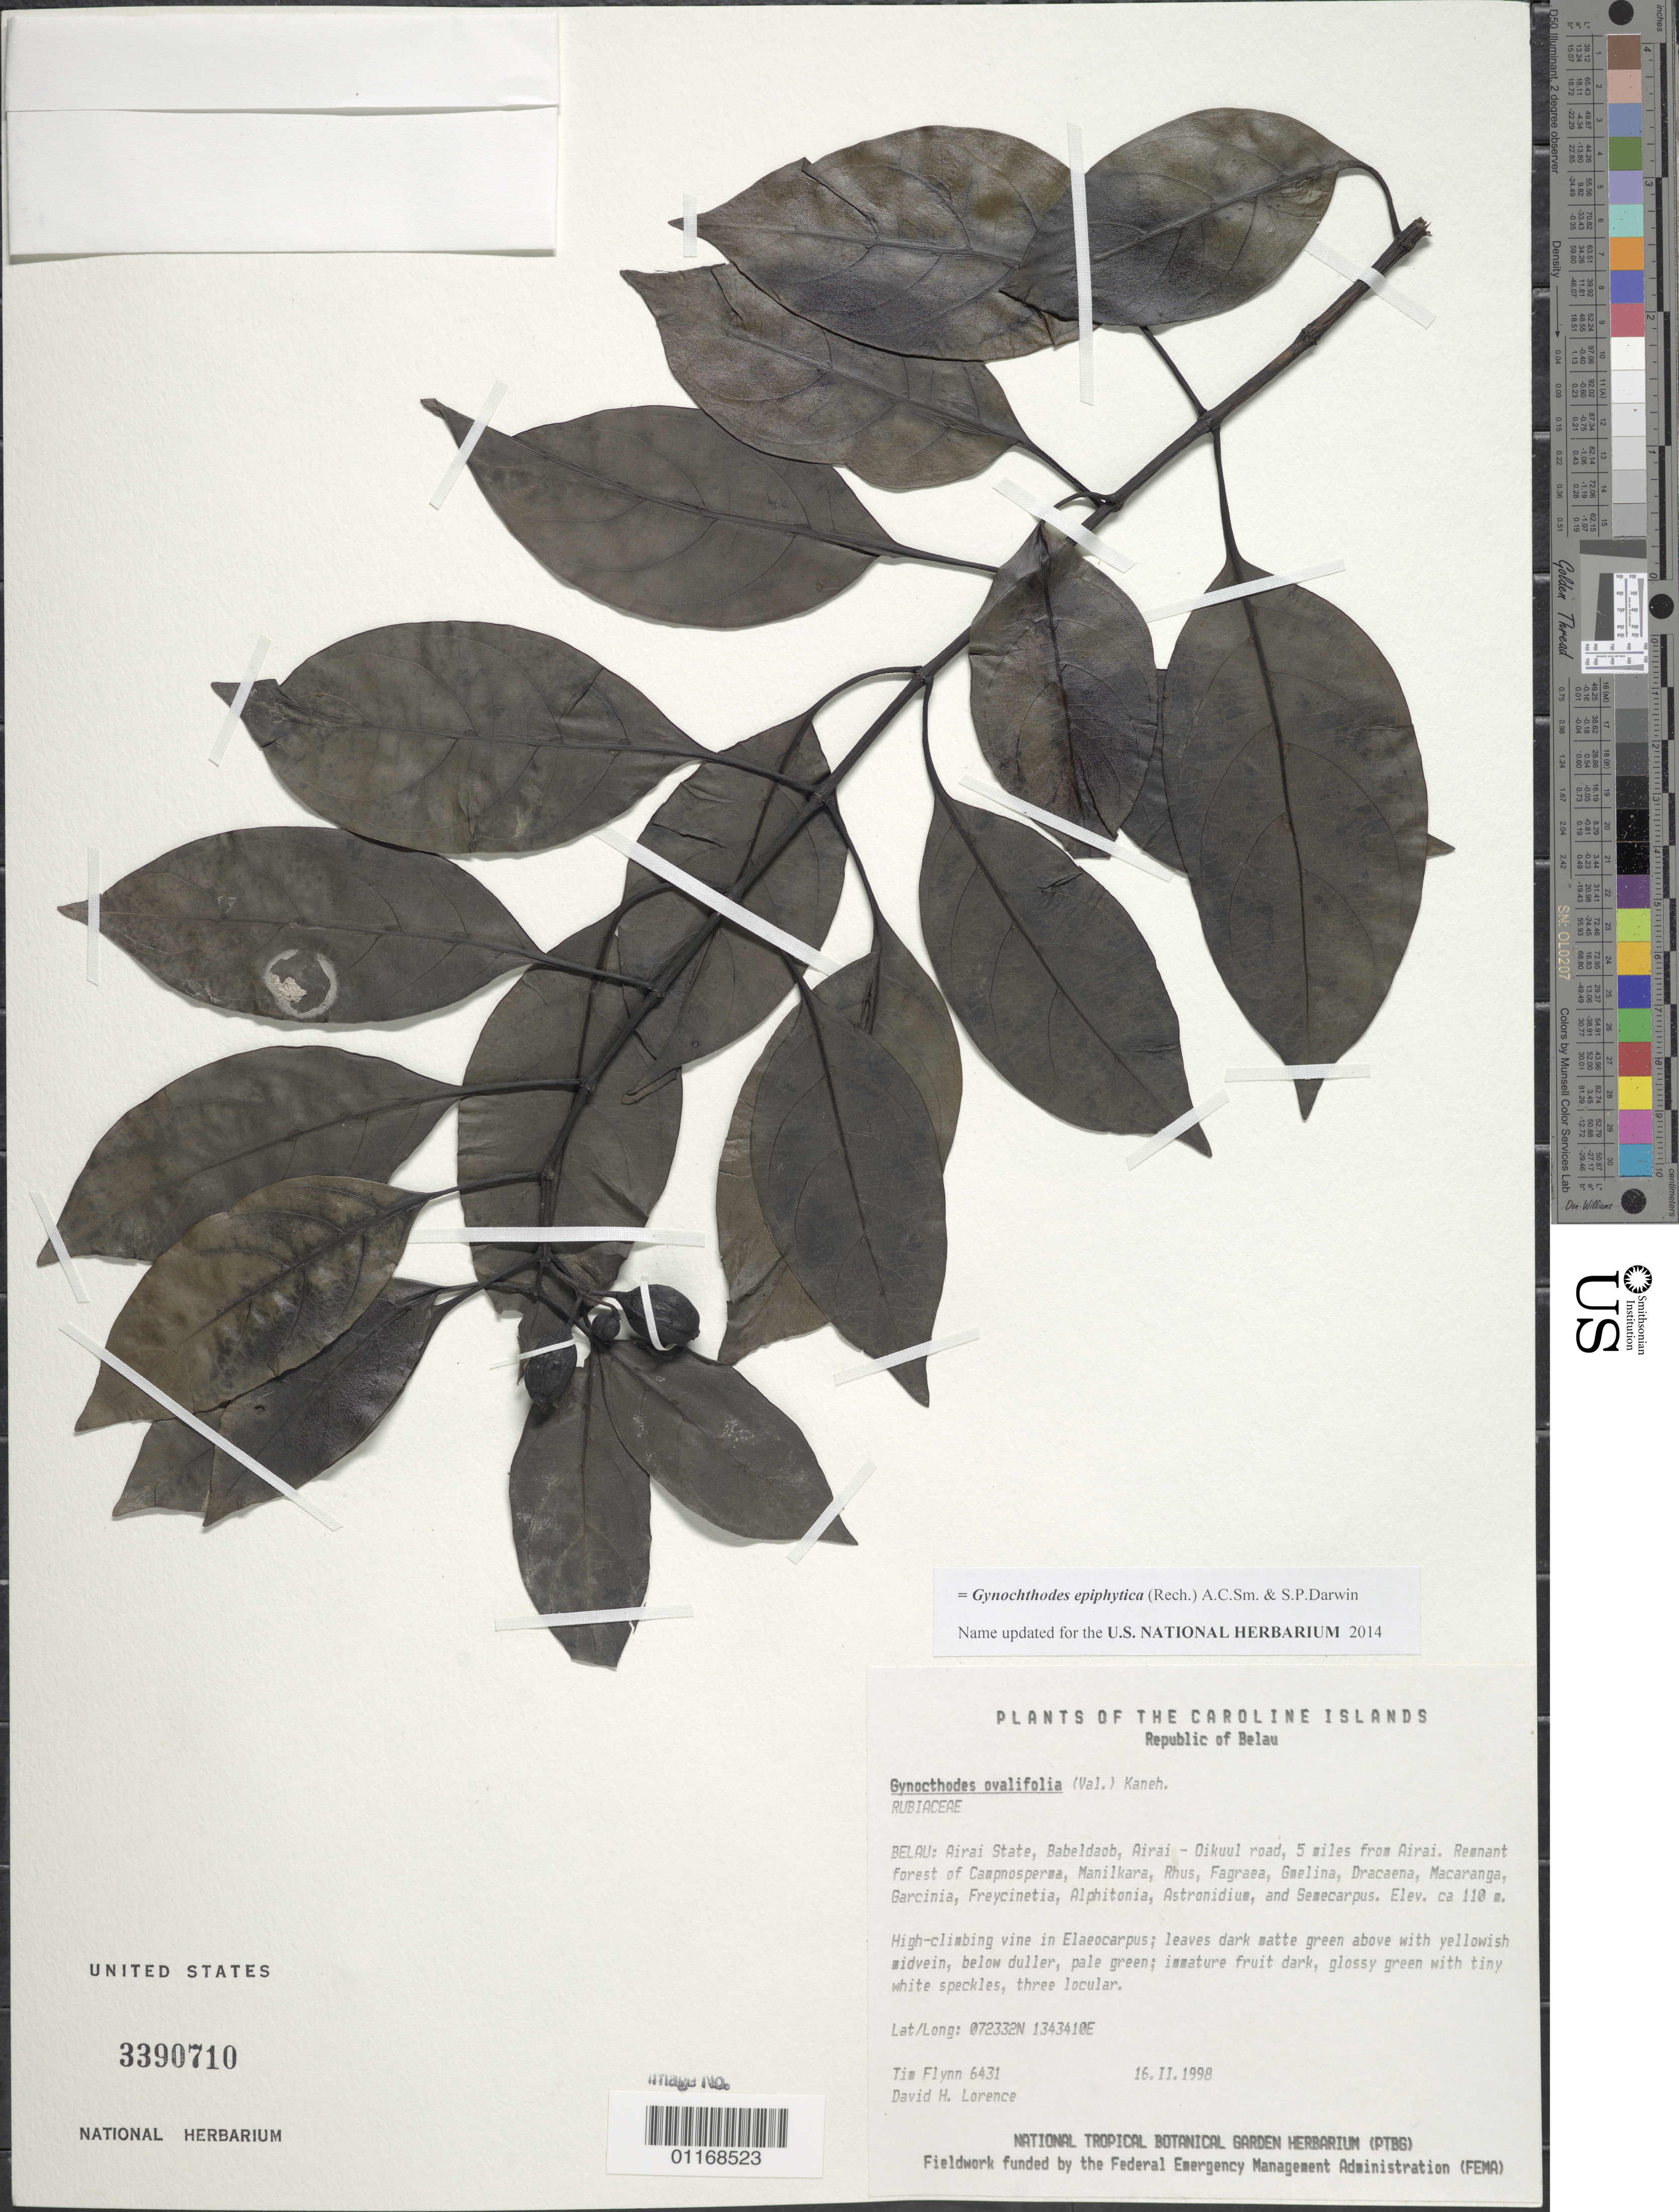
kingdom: Plantae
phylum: Tracheophyta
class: Magnoliopsida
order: Gentianales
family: Rubiaceae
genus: Gynochthodes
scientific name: Gynochthodes epiphytica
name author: (Rech. f.) A.C. Sm. & S.P. Darwin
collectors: T. W. Flynn & D. Lorence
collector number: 6431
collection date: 1998-02-16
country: Palau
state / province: Airai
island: Babeldaob [Babelthuap]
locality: Oikuul Road, 5 miles from Airai.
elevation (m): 110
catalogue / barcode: US 3390710